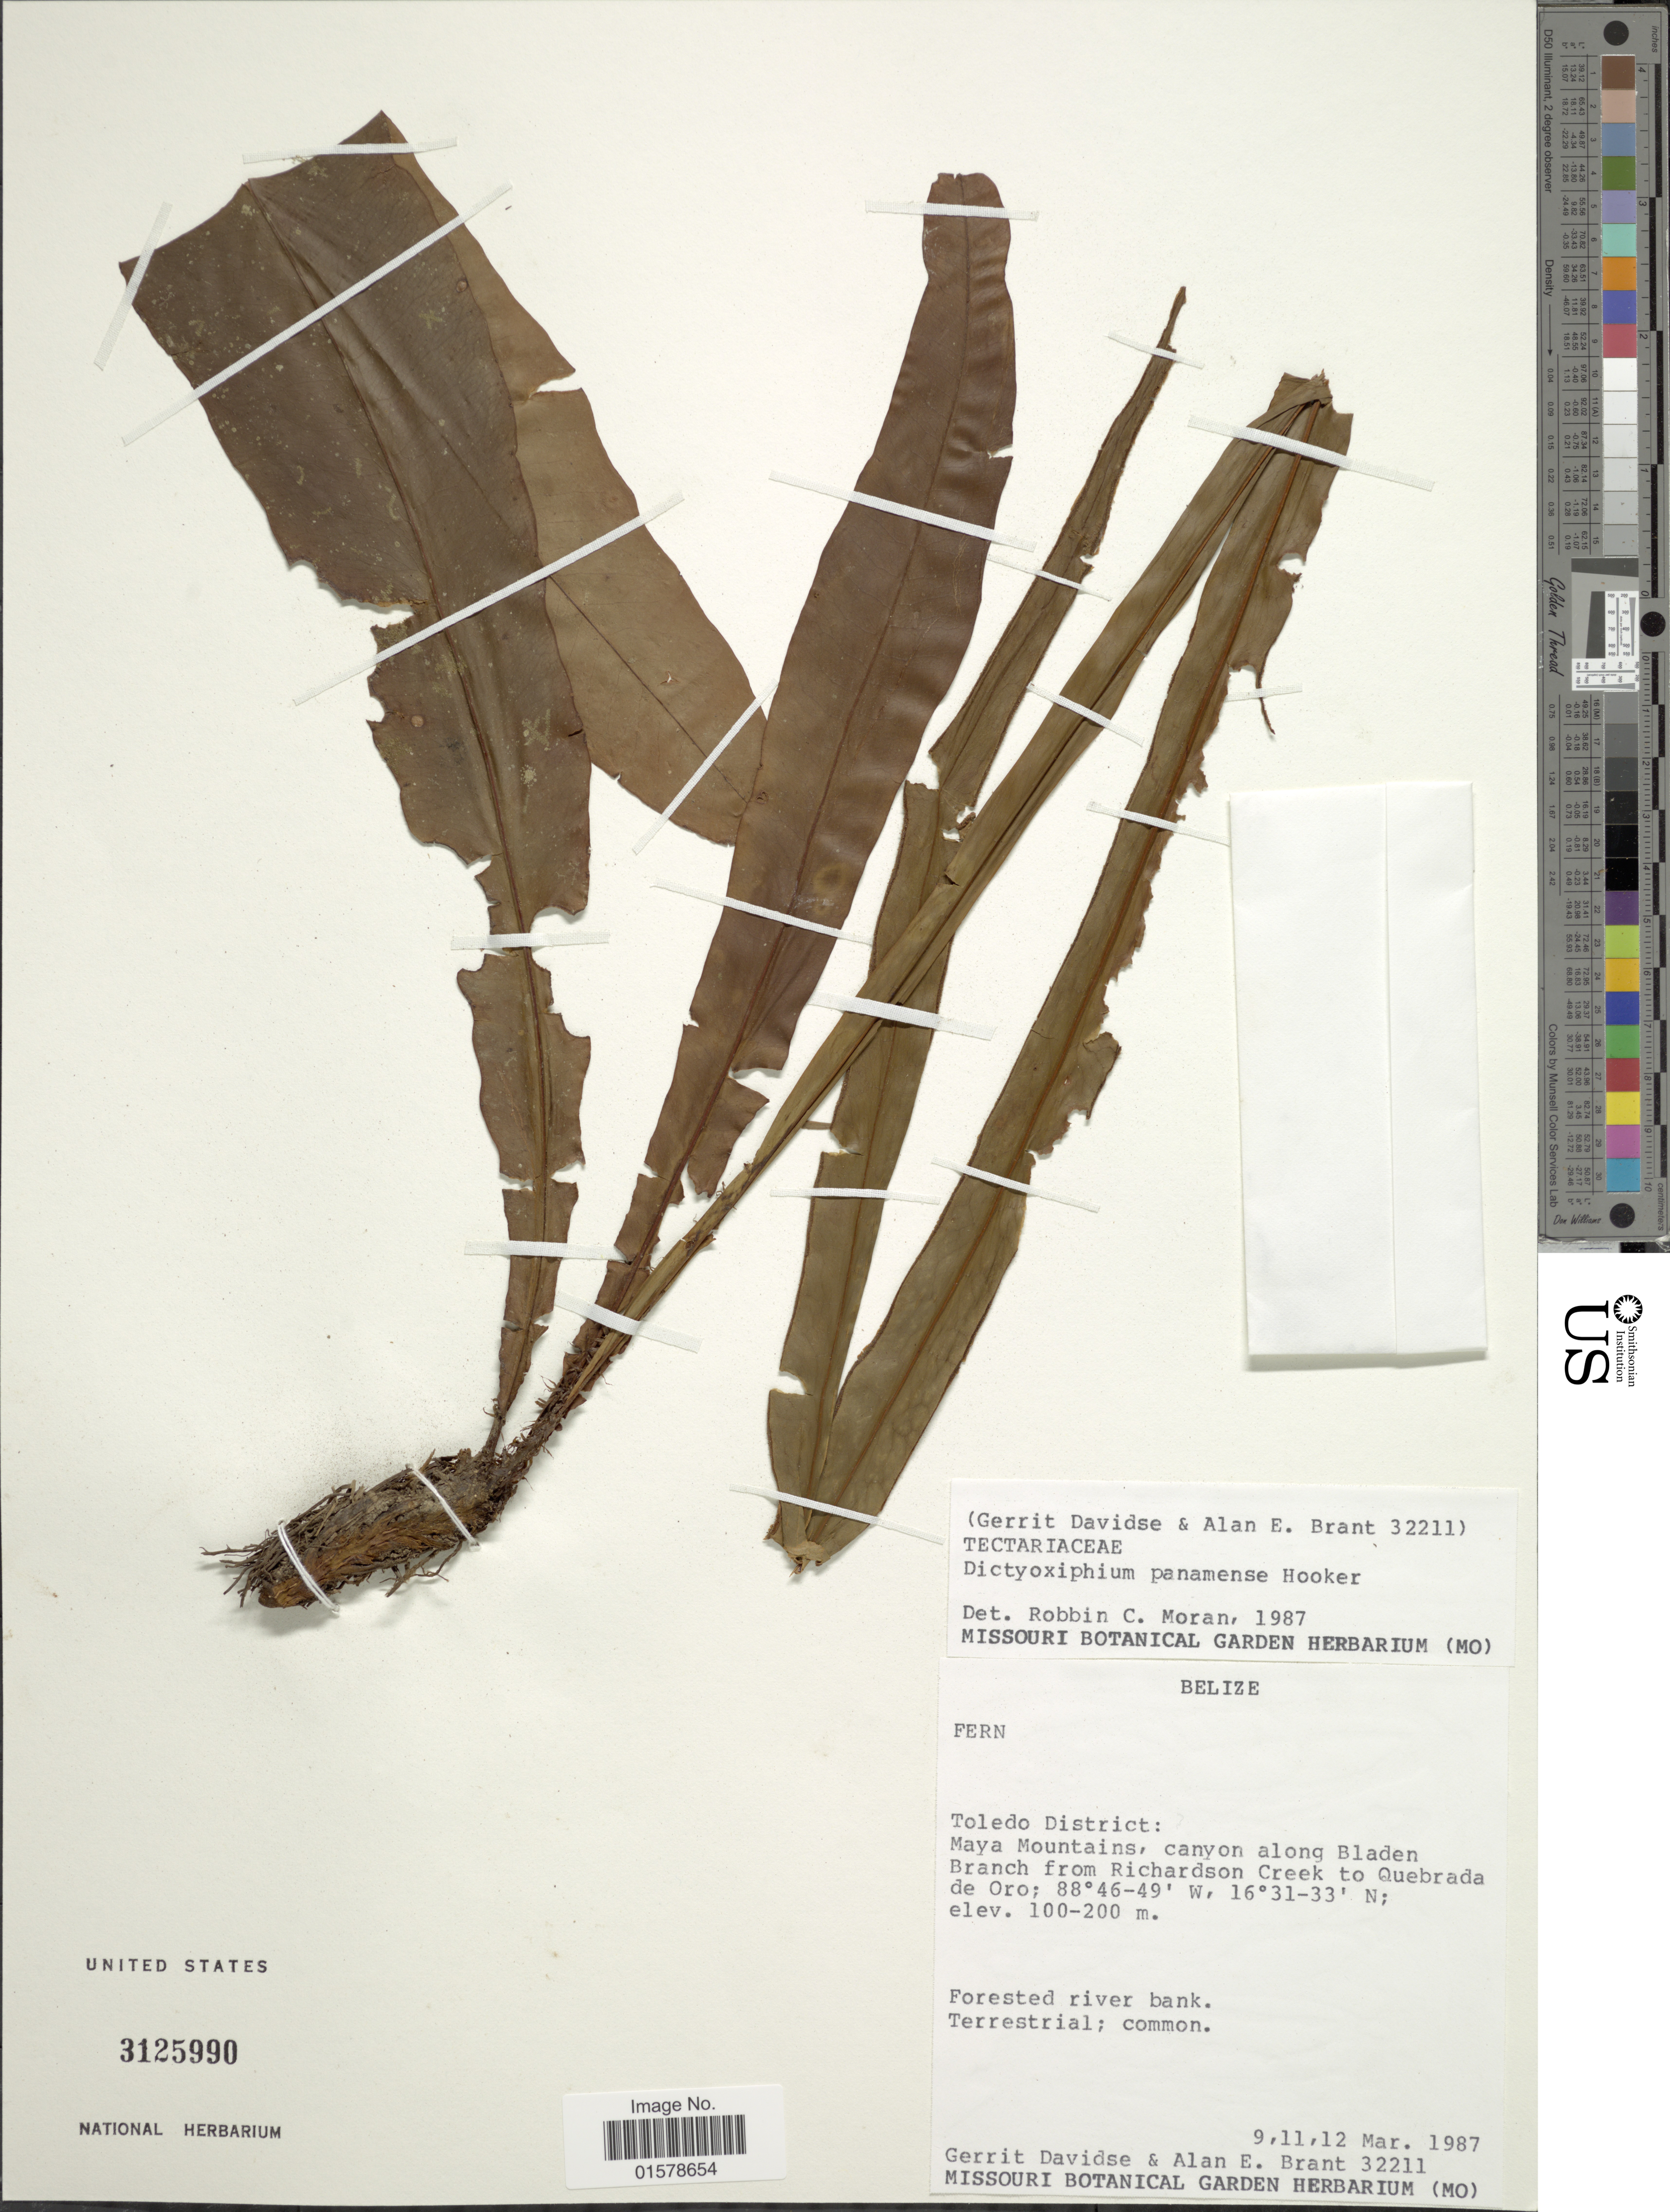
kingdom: Plantae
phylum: Tracheophyta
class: Polypodiopsida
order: Polypodiales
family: Tectariaceae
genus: Tectaria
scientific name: Tectaria panamensis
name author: (Hook.) R.M. Tryon & A.F. Tryon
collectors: G. Davidse & A. Brant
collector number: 32211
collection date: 1987-03-09/1987-03-12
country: Belize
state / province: Toledo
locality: Maya mountains, canyon along Bladen Branch from Richardson reek to Quebrada de Oro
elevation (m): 100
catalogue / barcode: US 3125990